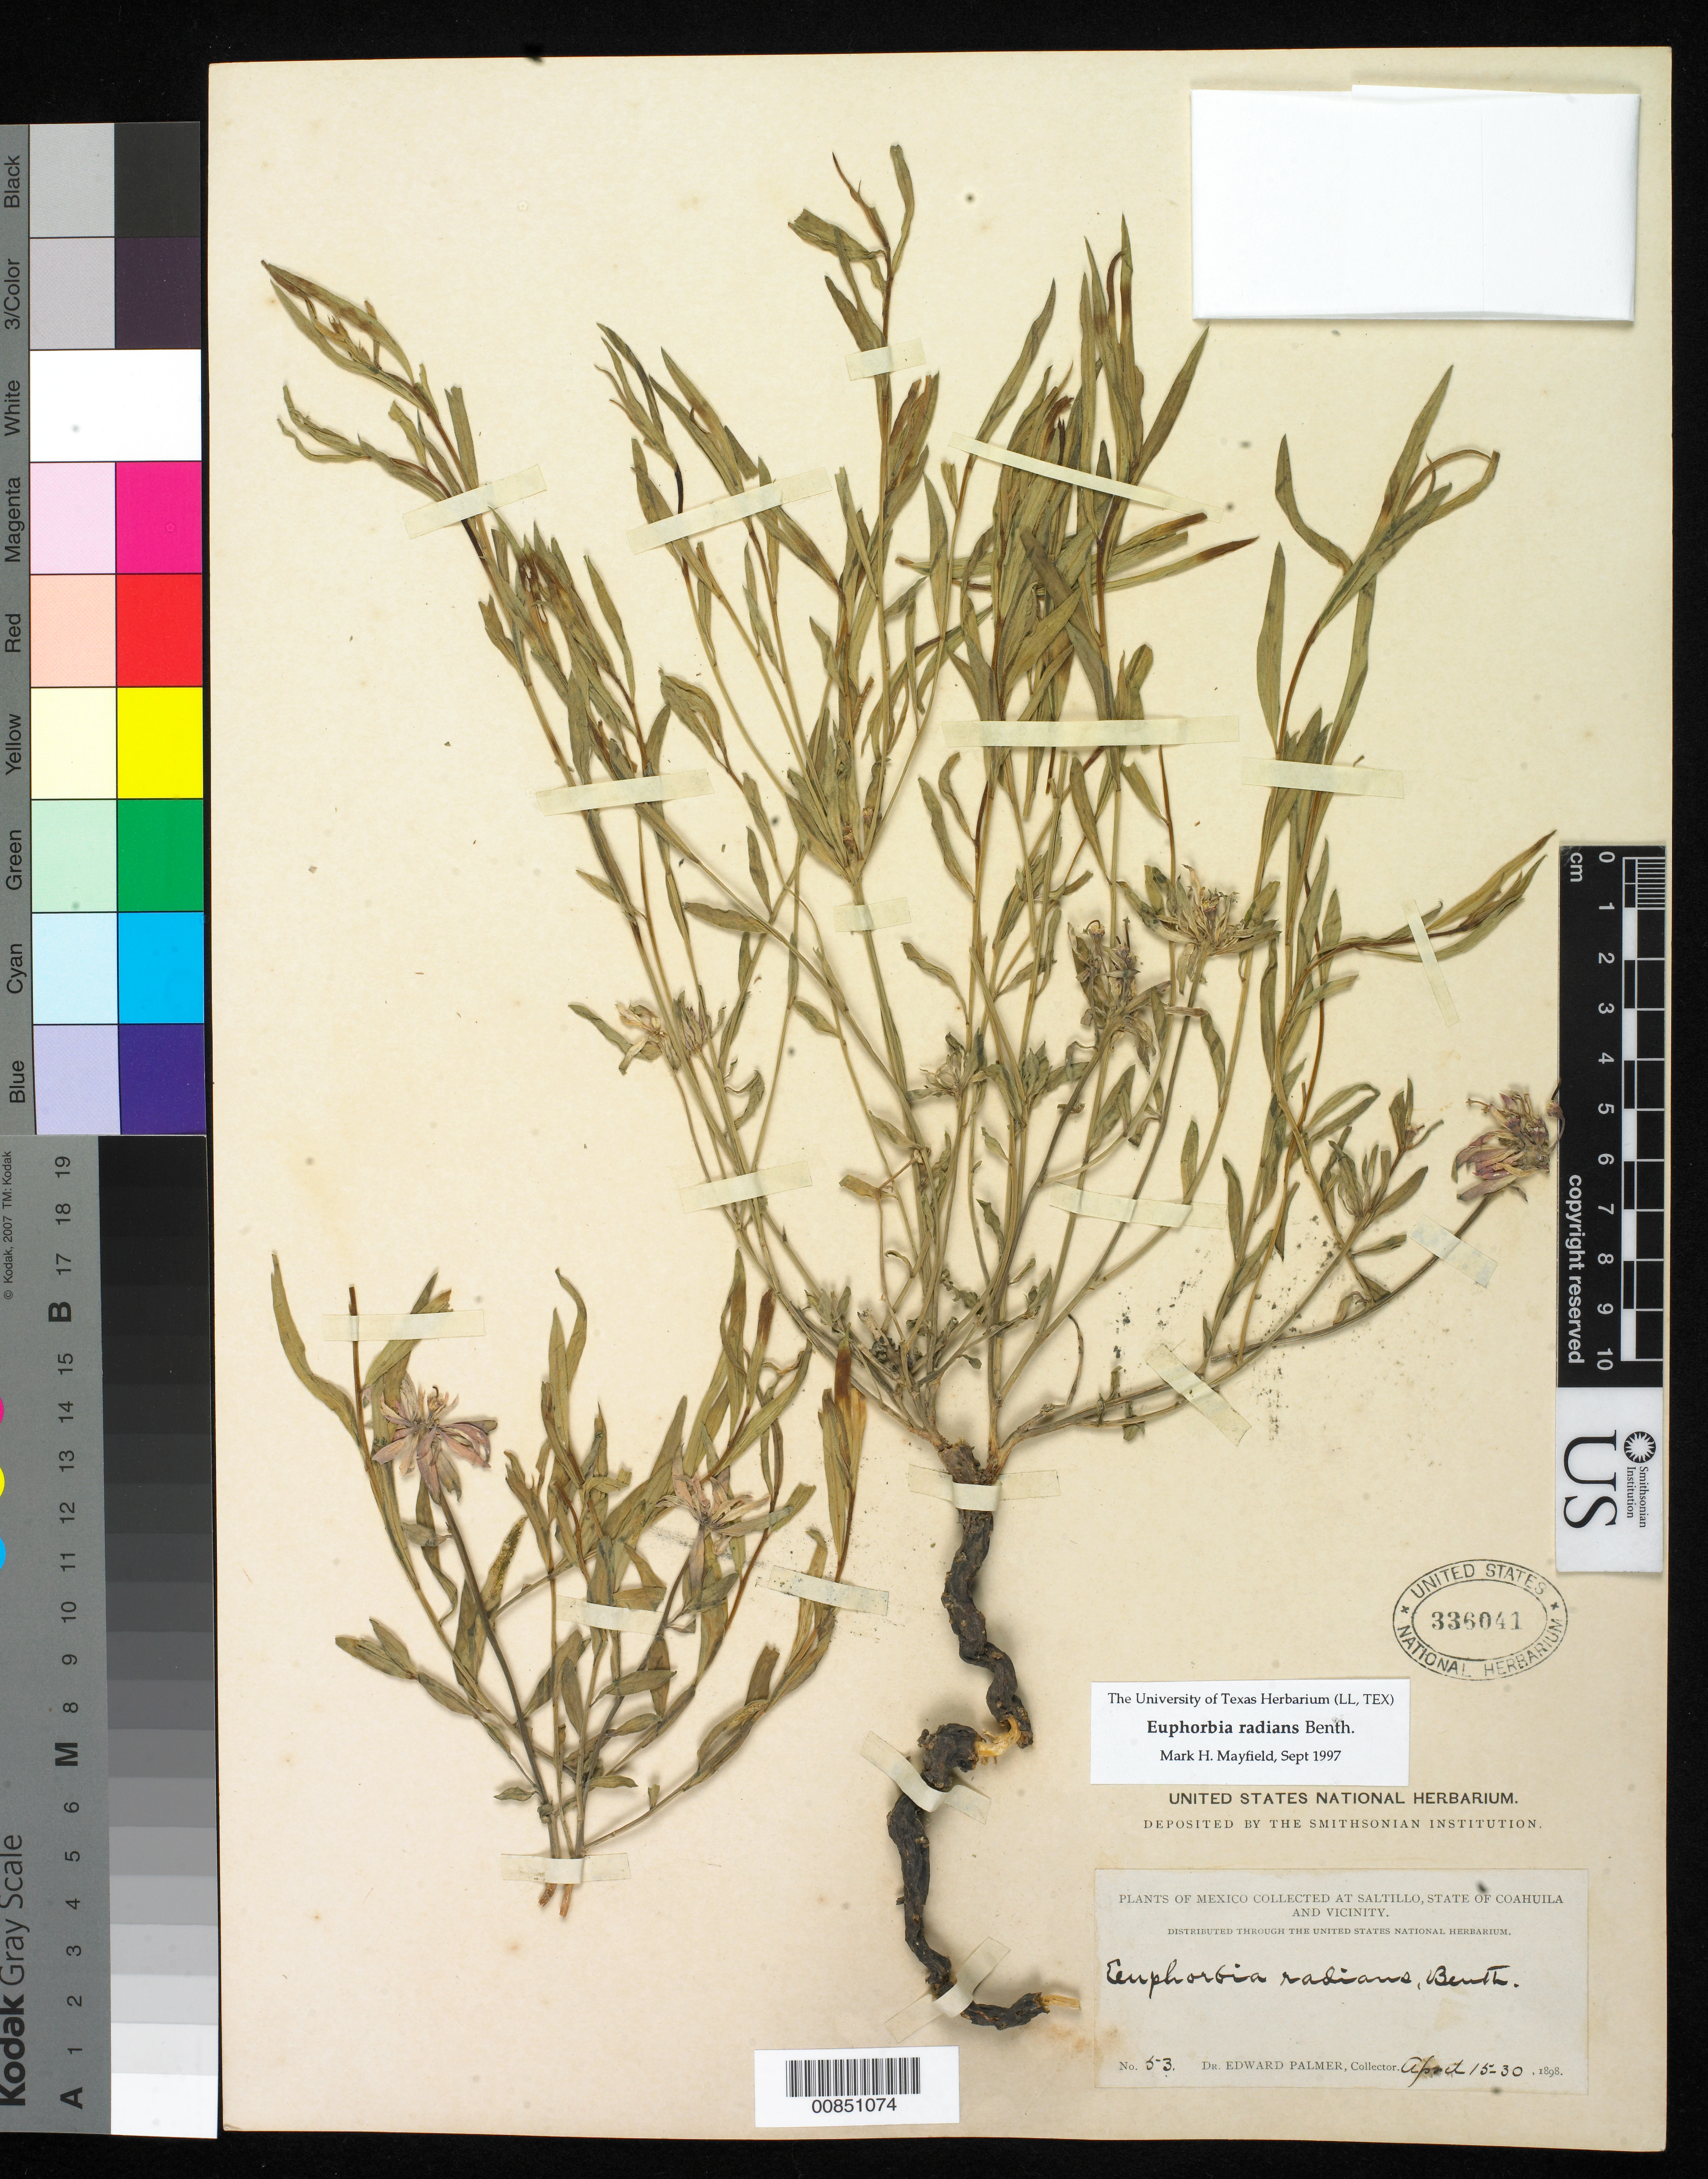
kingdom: Plantae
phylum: Tracheophyta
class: Magnoliopsida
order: Malpighiales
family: Euphorbiaceae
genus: Euphorbia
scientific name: Euphorbia radians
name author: Benth.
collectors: E. Palmer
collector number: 53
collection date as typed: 15 Apr 1898 to 30 Apr 1898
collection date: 1898-04-15/1898-04-30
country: Mexico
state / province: Coahuila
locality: Saltillo, Coahuila and vicinity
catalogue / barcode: US 336041